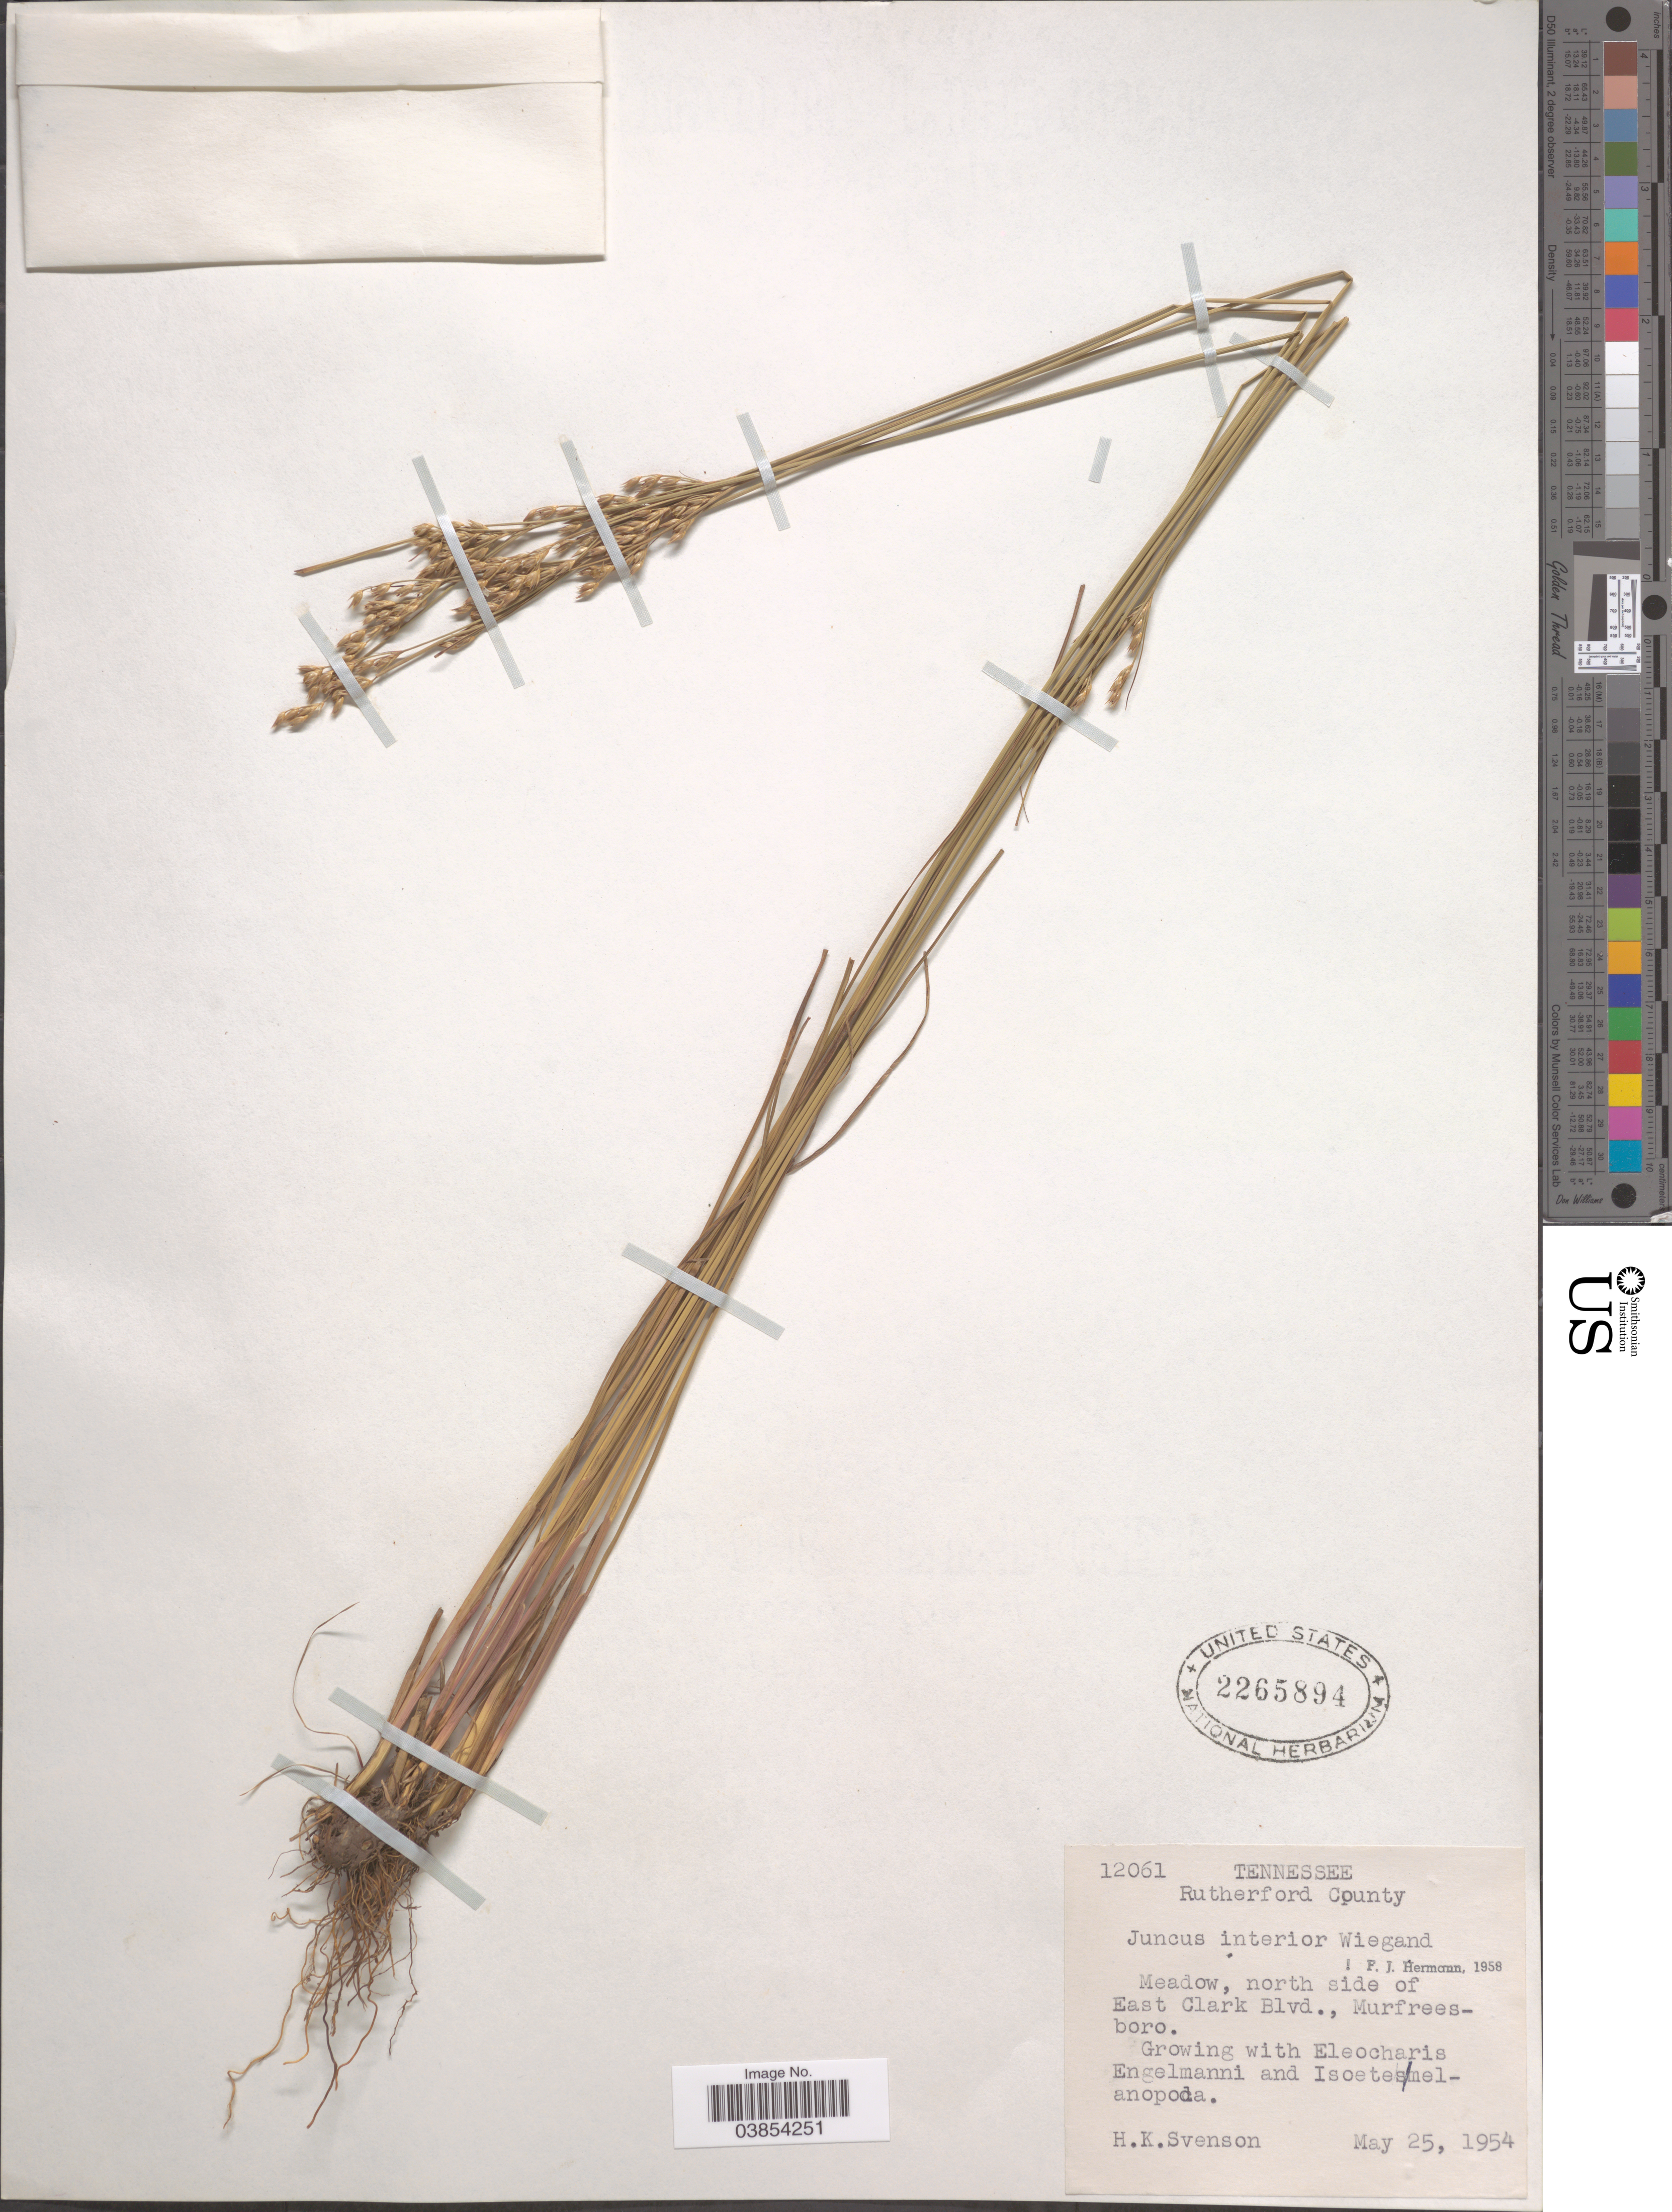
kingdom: Plantae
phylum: Tracheophyta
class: Liliopsida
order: Poales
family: Juncaceae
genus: Juncus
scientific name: Juncus interior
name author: Wiegand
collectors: H. K. Svenson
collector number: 12061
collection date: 1954-05-25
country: United States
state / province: Tennessee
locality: Rutherford County. Meadow, north side of East Clark Blvd., Murfreesboro.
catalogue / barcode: US 2265894